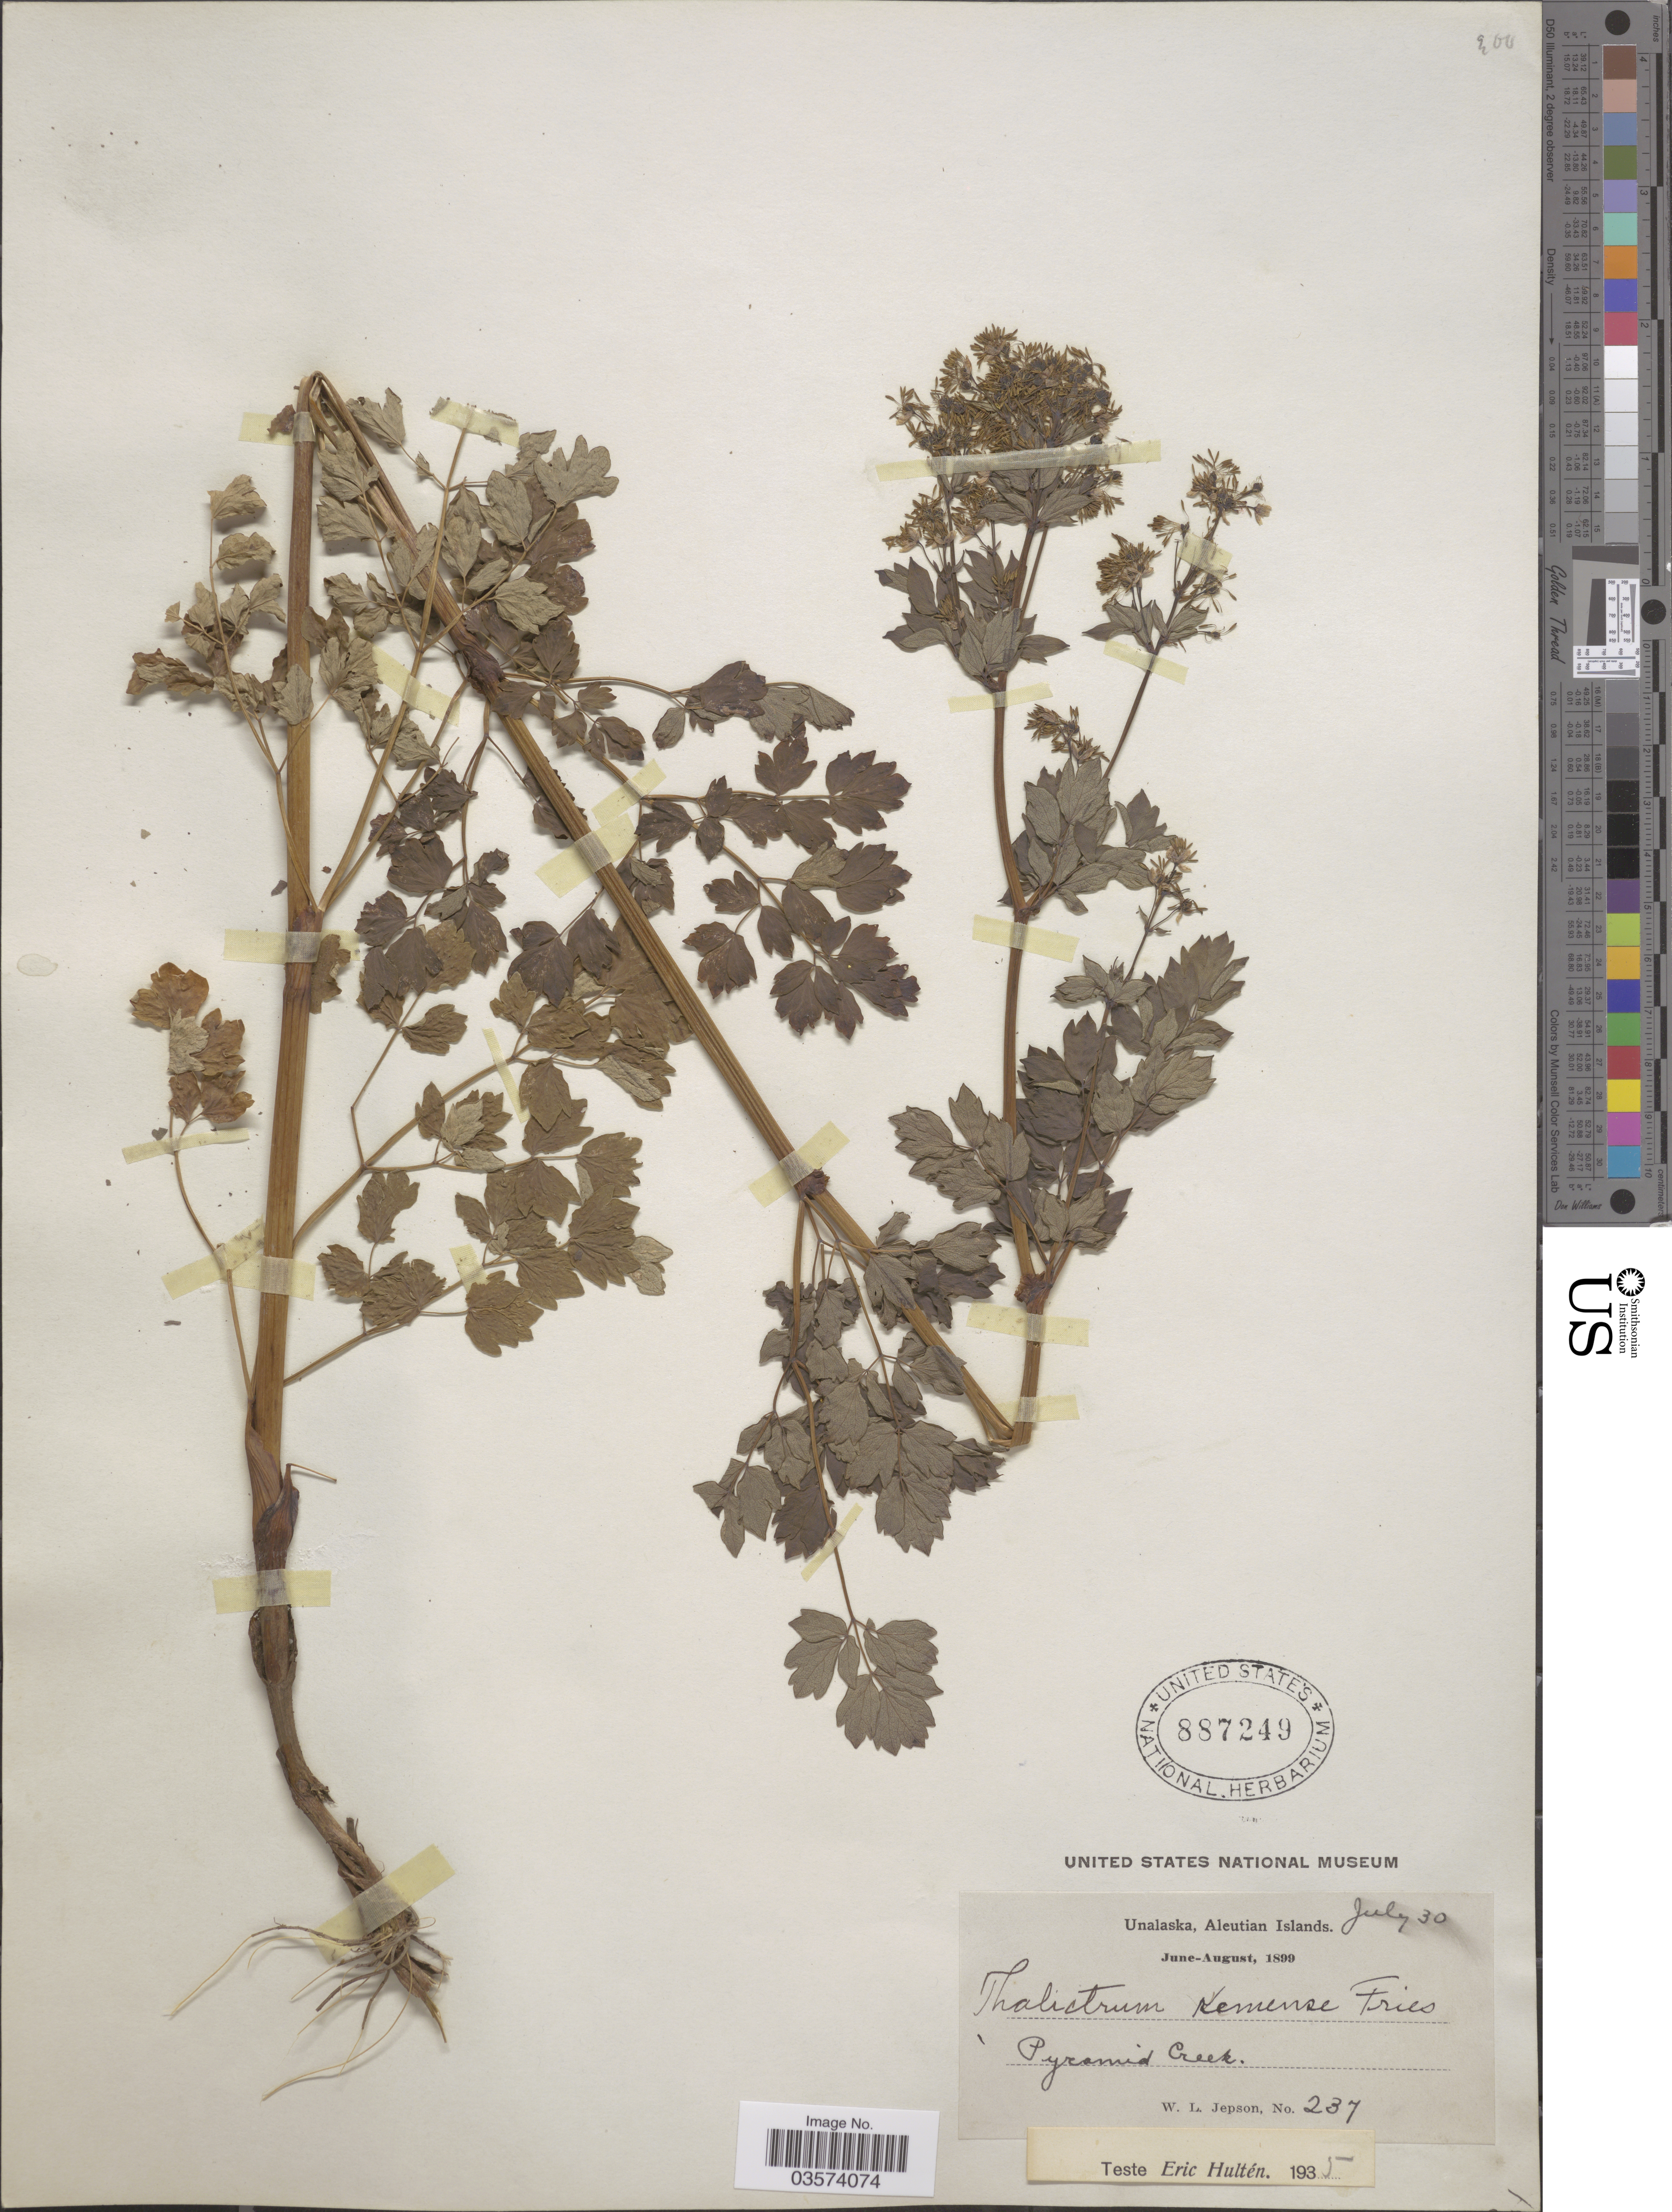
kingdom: Plantae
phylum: Tracheophyta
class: Magnoliopsida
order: Ranunculales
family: Ranunculaceae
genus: Thalictrum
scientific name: Thalictrum kemense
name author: Fr.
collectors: W. L. Jepson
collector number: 237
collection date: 1899-07-30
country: United States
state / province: Alaska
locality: Unalaska, Aleutian Islands. Pyramid Creek.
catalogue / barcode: US 887249